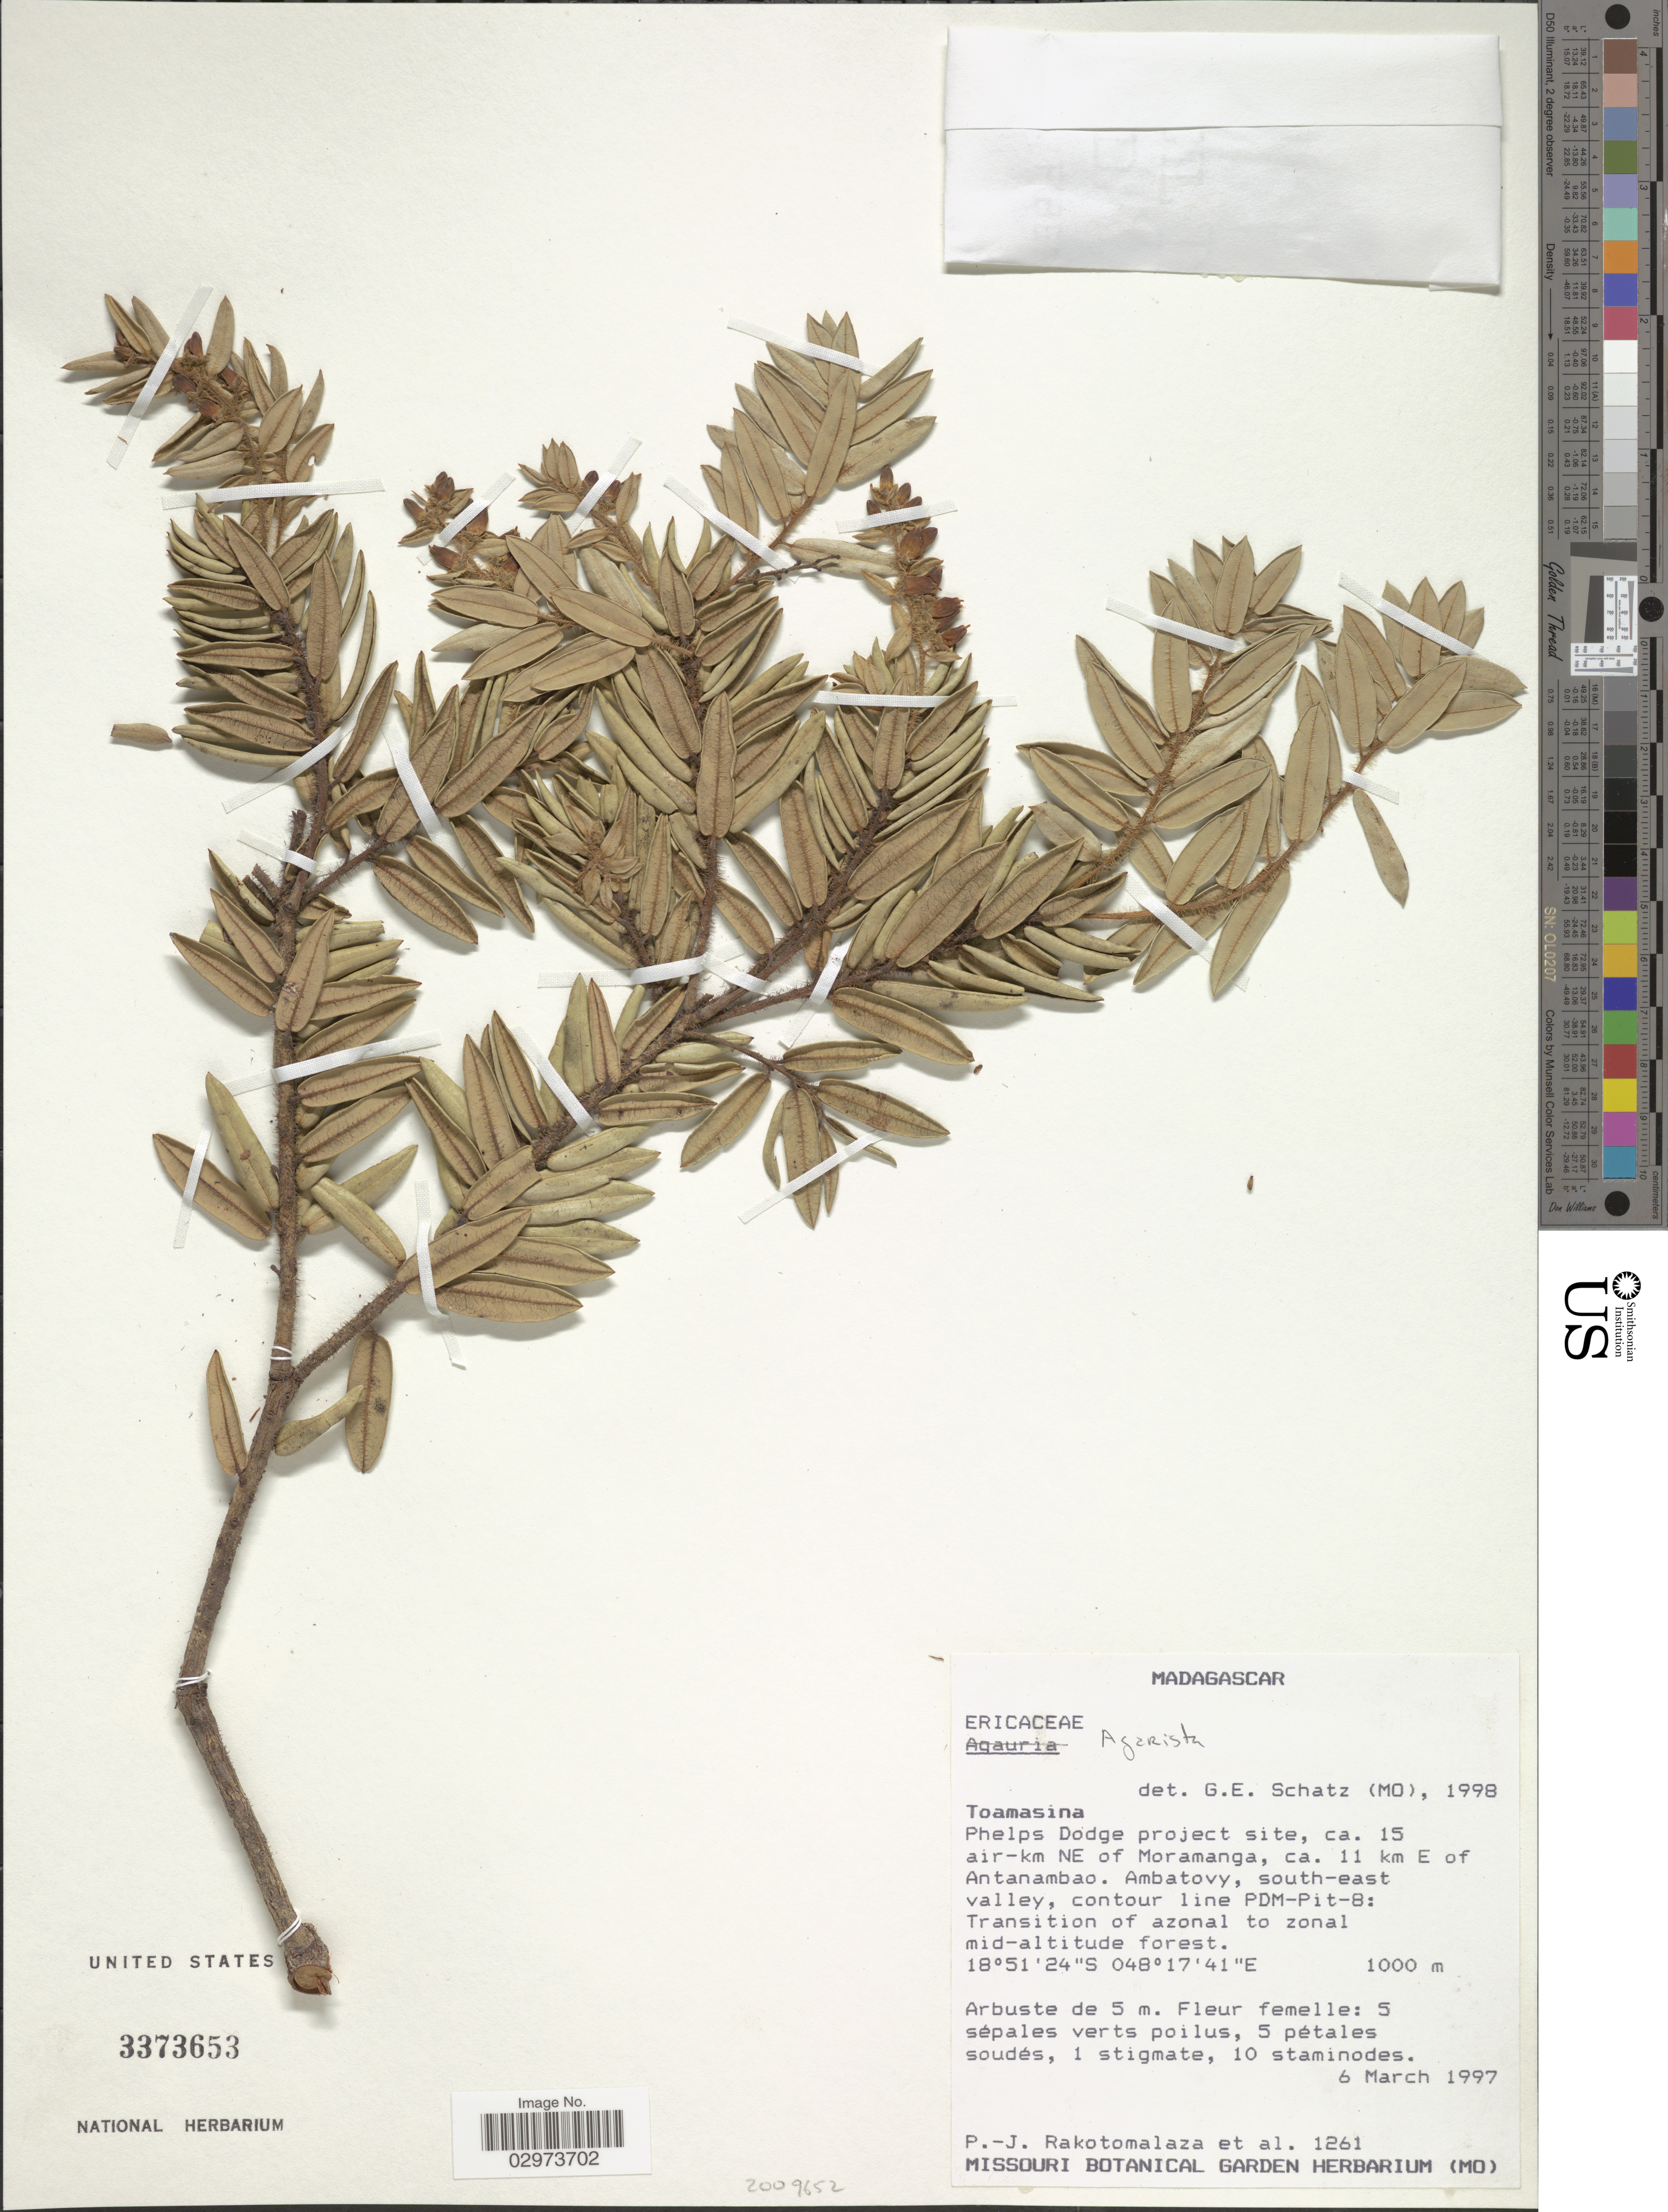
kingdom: Plantae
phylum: Tracheophyta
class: Magnoliopsida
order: Ericales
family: Ericaceae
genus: Agarista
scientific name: Agarista sp.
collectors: P. J. Rakotomalaza & et al.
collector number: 1261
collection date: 1997-03-06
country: Madagascar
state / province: Alaotra Mangoro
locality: Phelps Dodge project site, ca. 15 air-km NE of Moramanga, ca. 11 km E of Antanambao. Ambatovy, south-east valley, contour line PDM-Pit-8.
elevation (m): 1000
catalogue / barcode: US 3373653